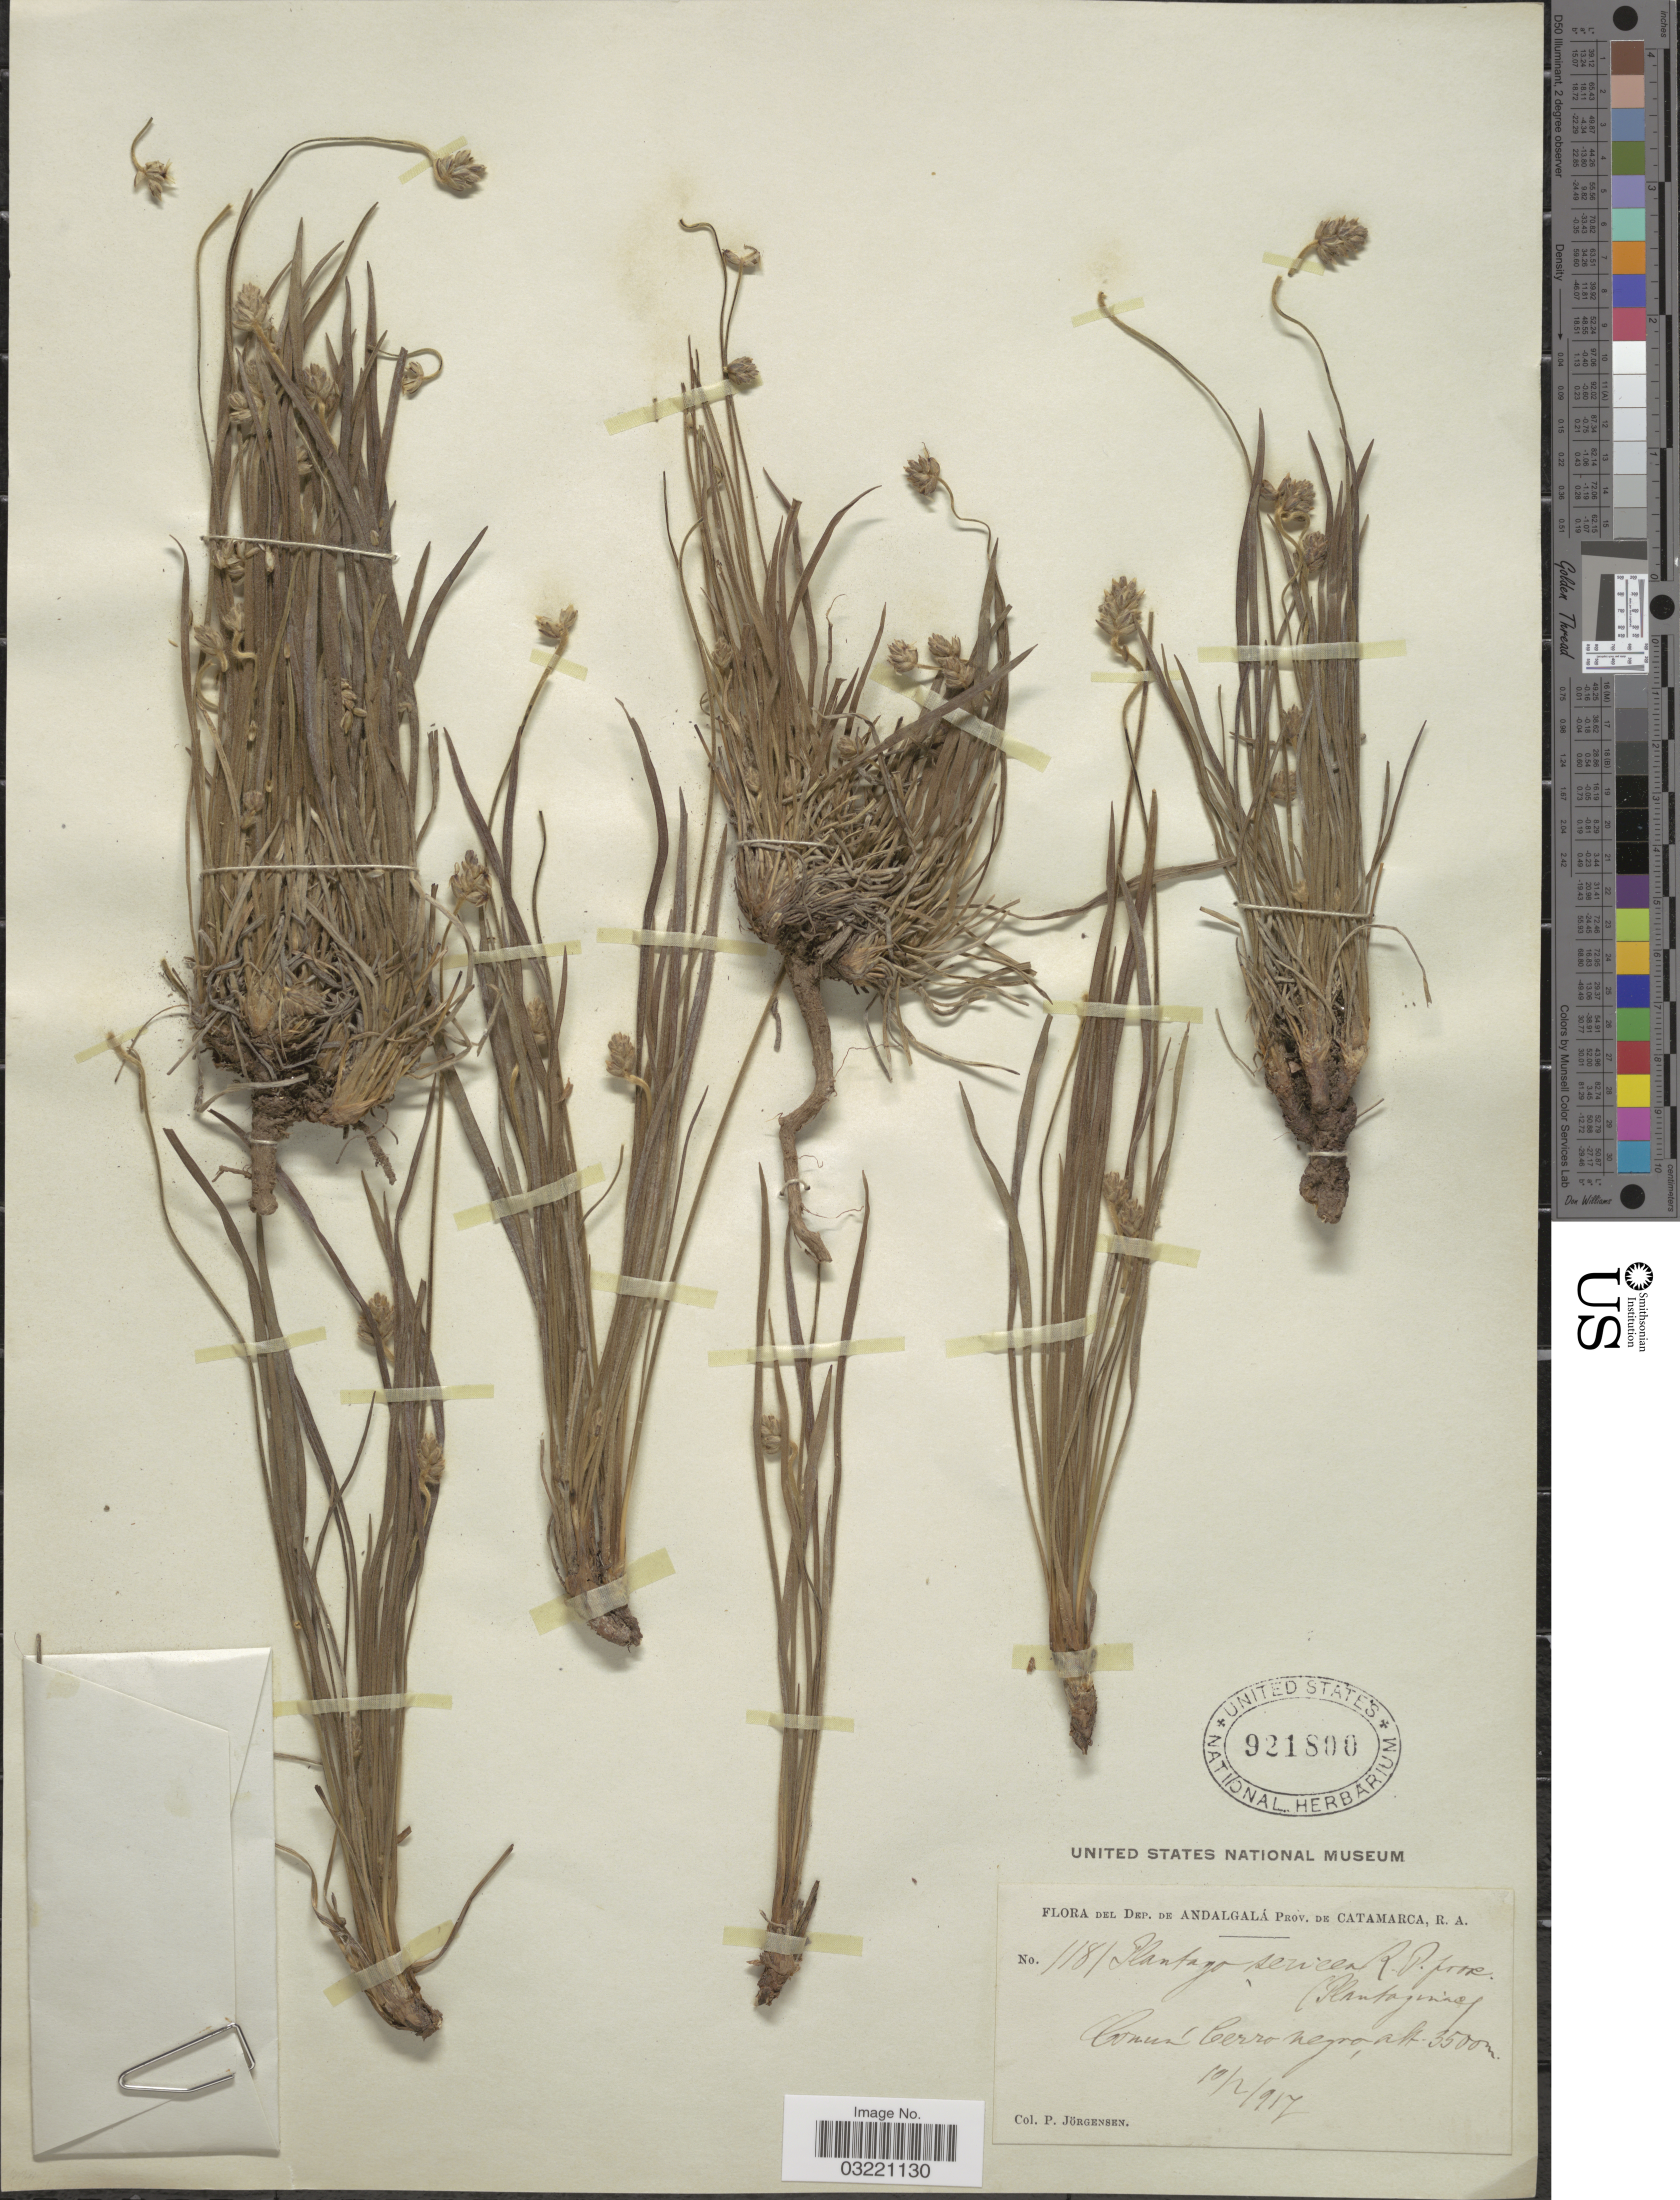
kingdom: Plantae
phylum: Tracheophyta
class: Magnoliopsida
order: Lamiales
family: Plantaginaceae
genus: Plantago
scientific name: Plantago sericea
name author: Ruiz & Pav.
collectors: P. Jörgensen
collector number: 1181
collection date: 1917-02-10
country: Argentina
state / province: Catamarca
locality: Dep. de Andalgalá. Común Cerro negro.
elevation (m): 3500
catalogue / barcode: US 921800